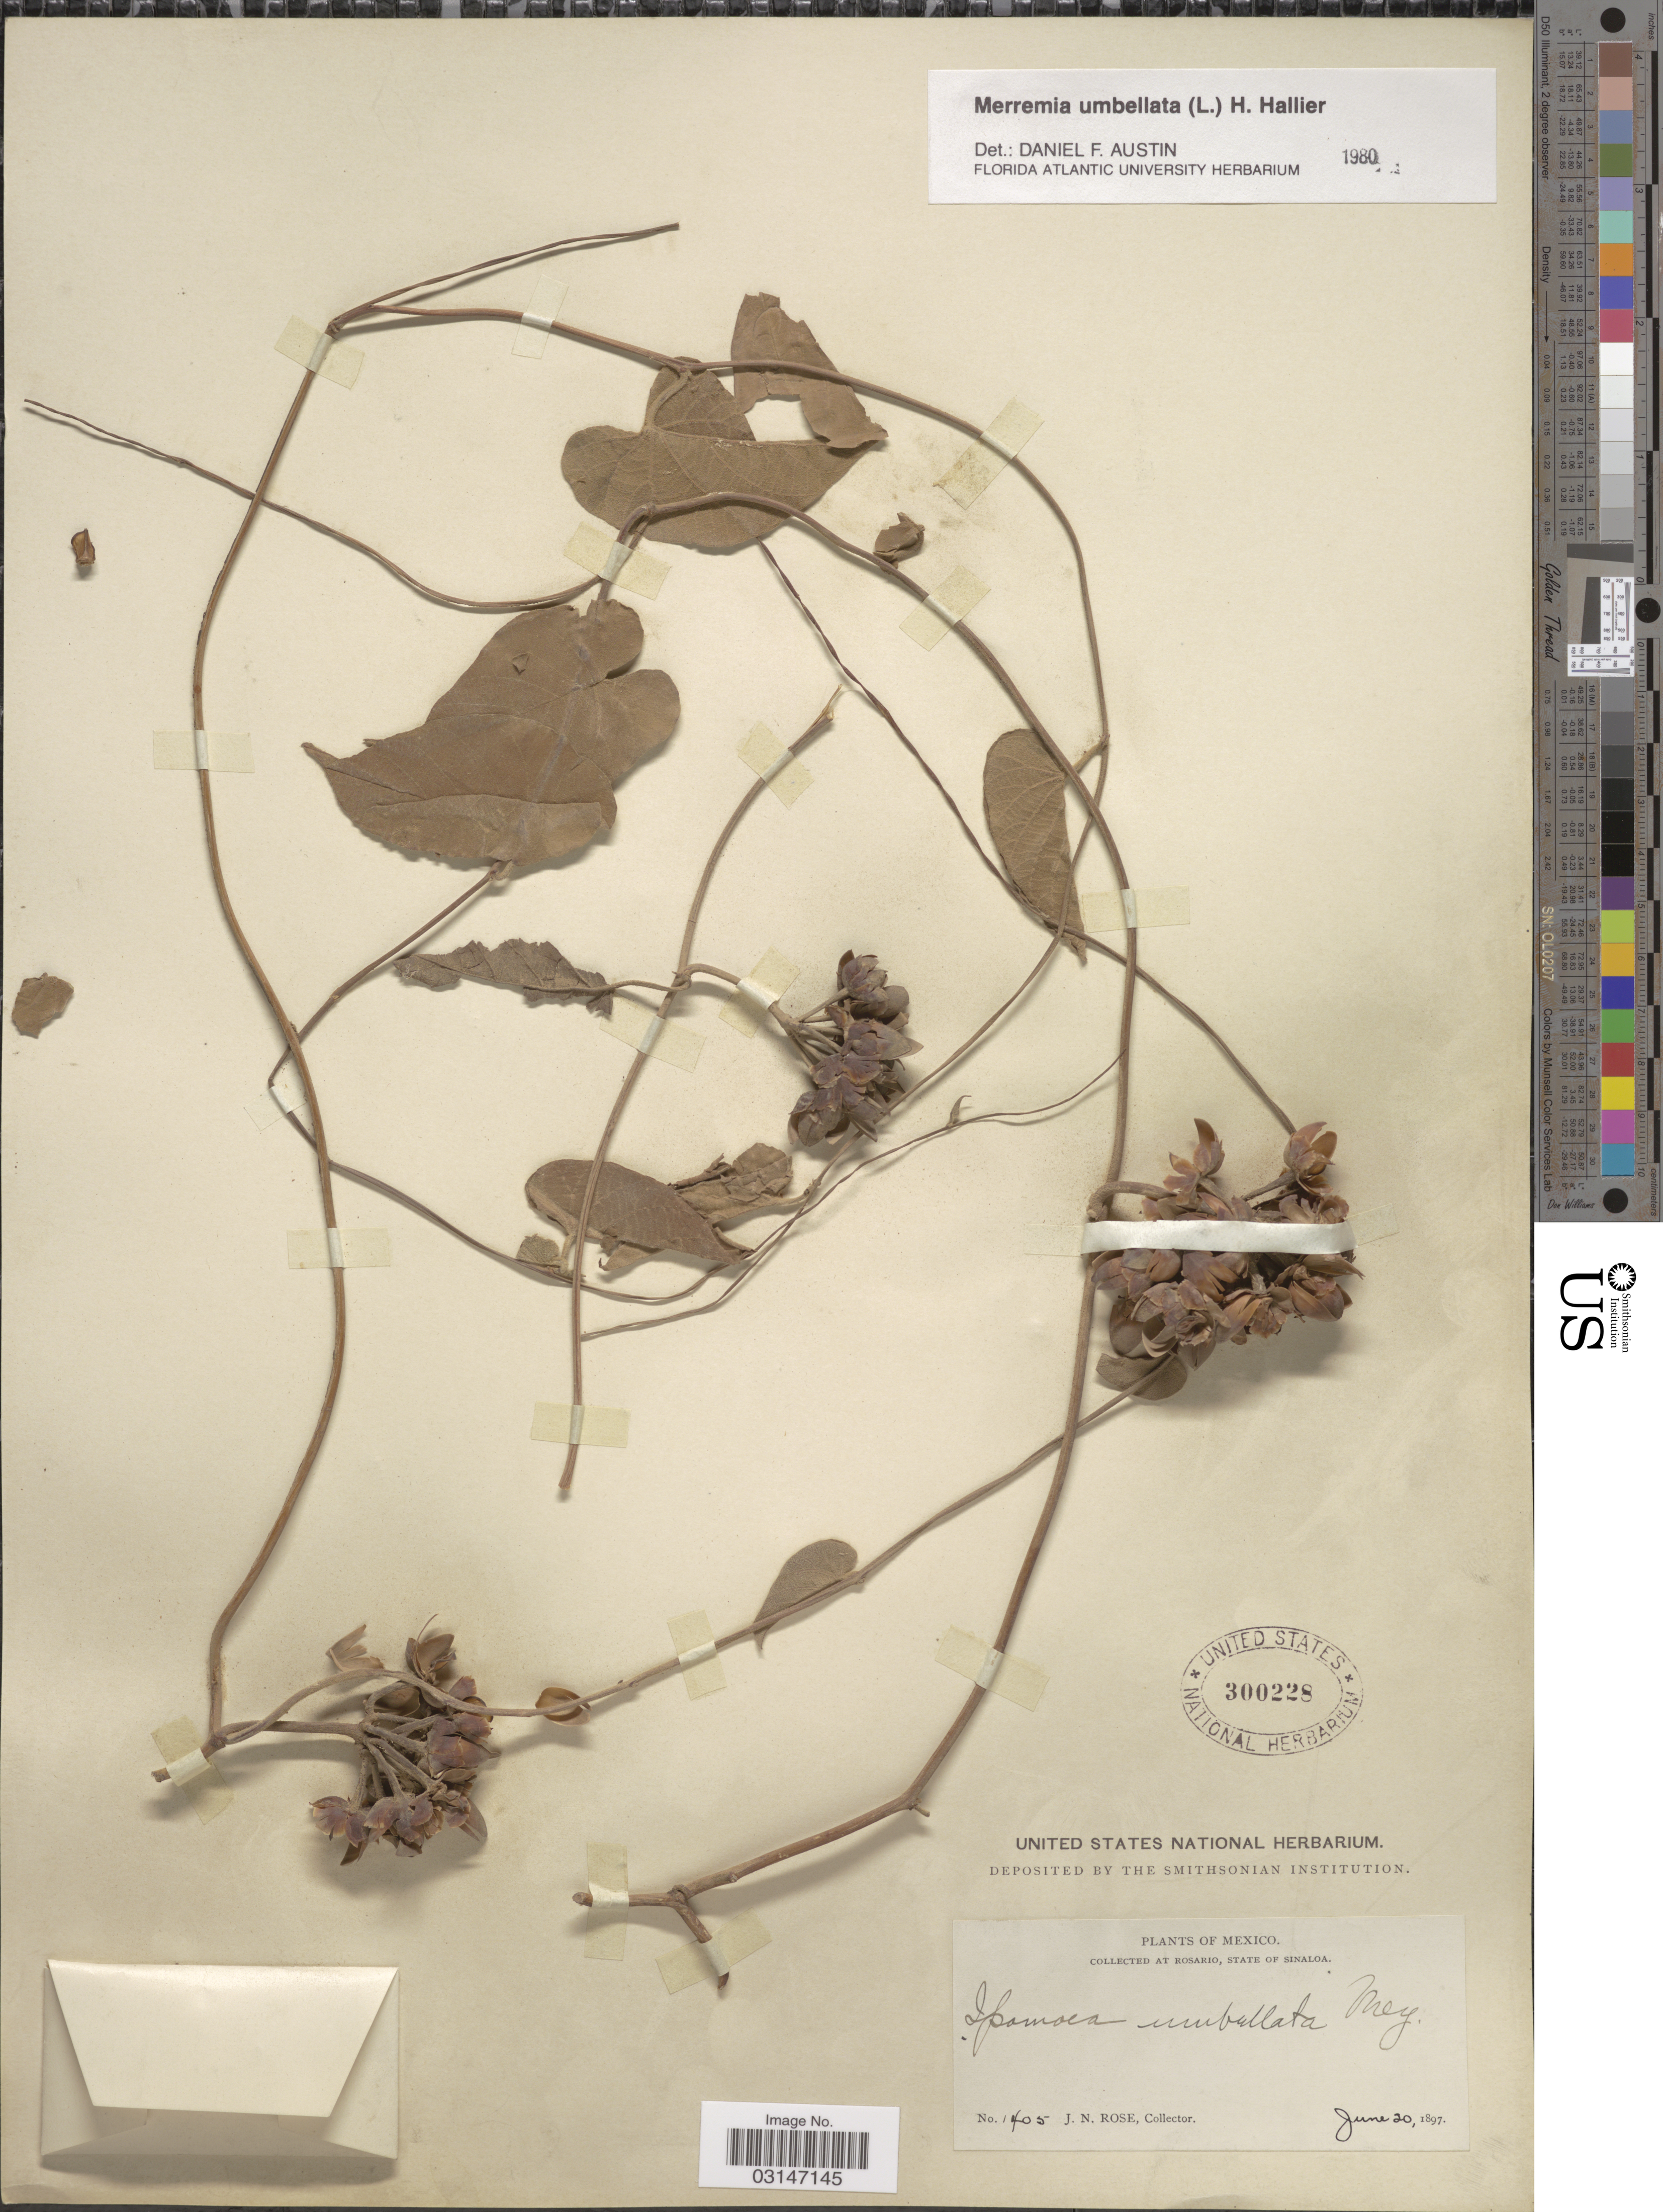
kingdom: Plantae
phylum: Tracheophyta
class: Magnoliopsida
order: Solanales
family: Convolvulaceae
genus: Camonea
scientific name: Camonea umbellata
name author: (L.) A. R. Simões & Staples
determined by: Strong, Mark T., (BOT), Smithsonian Institution - National Museum of Natural History (UNITED STATES)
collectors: J. N. Rose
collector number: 1405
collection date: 1897-06-20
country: Mexico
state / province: Sinaloa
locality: At Rosario, State of Sinaloa.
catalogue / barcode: US 300228